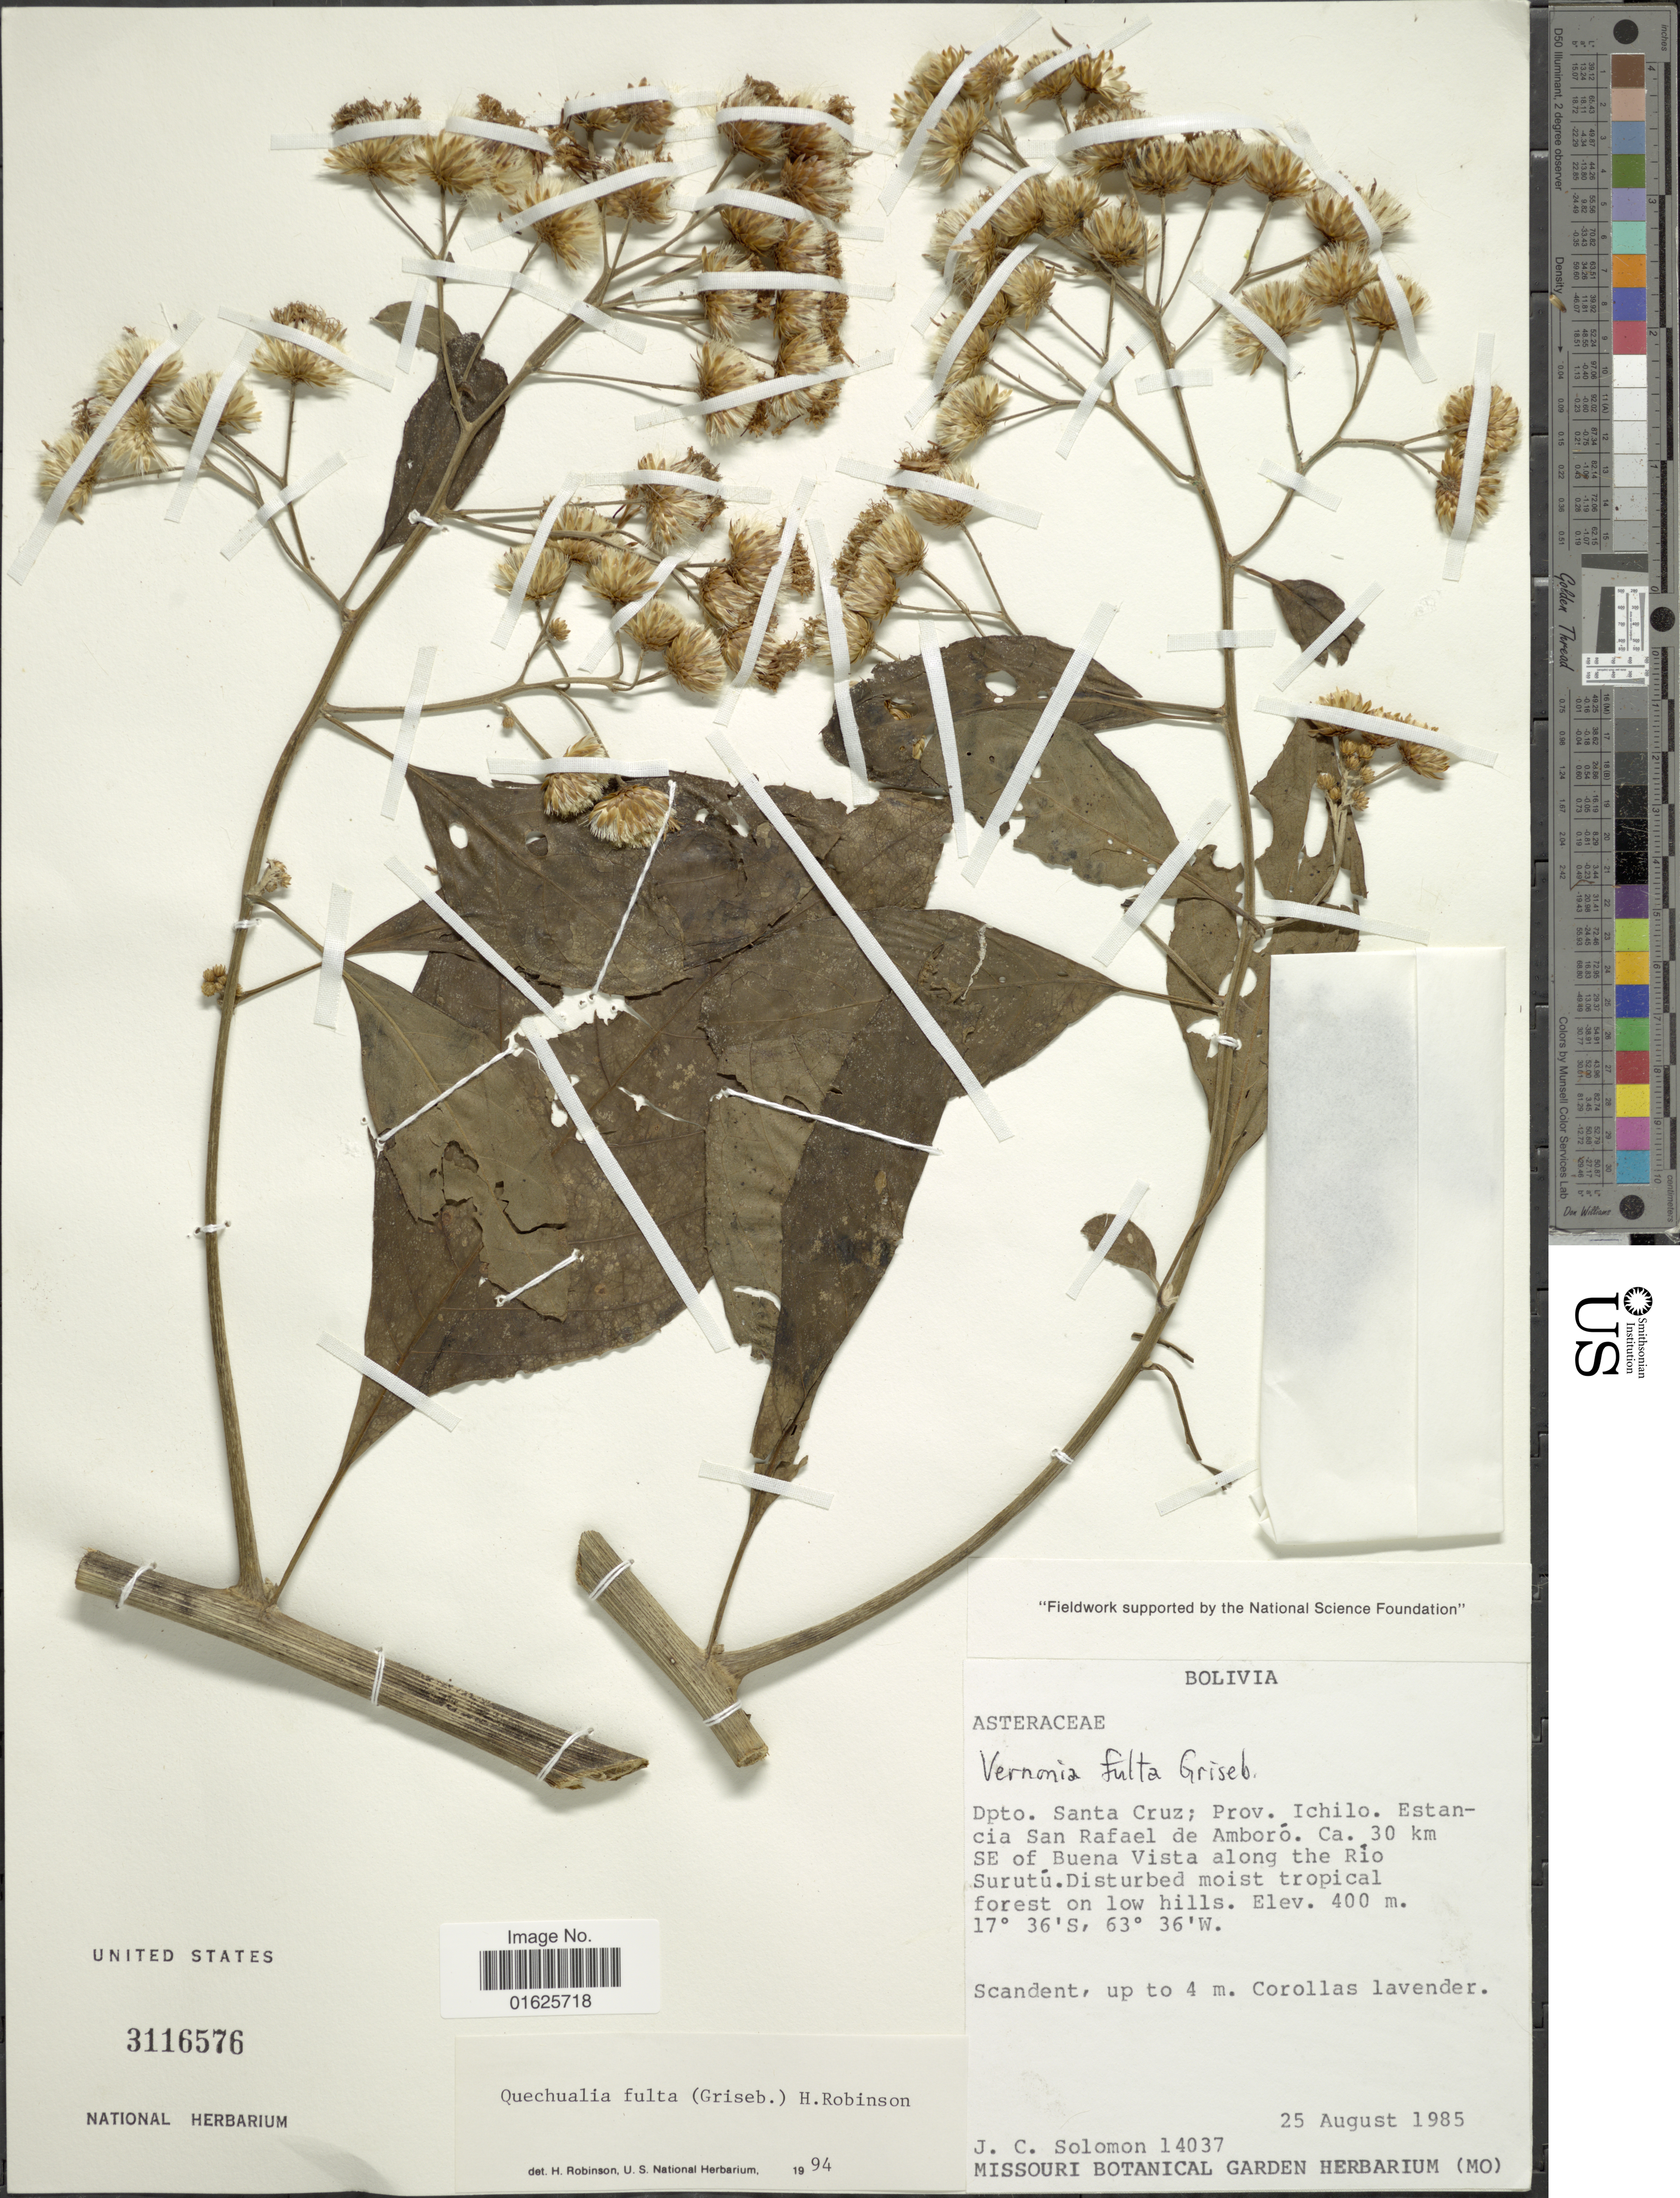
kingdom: Plantae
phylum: Tracheophyta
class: Magnoliopsida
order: Asterales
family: Asteraceae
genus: Quechualia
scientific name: Quechualia fulta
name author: (Griseb.) H. Rob.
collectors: J. C. Solomon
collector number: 14037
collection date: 1985-08-25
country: Bolivia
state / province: Santa Cruz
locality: Dpto Santa Cruz; Prov. Ichilo. Estancia San Rafael de Amboró. Ca. 30 km SE of Buena Vista along the Río Surutú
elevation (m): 400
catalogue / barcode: US 3116576